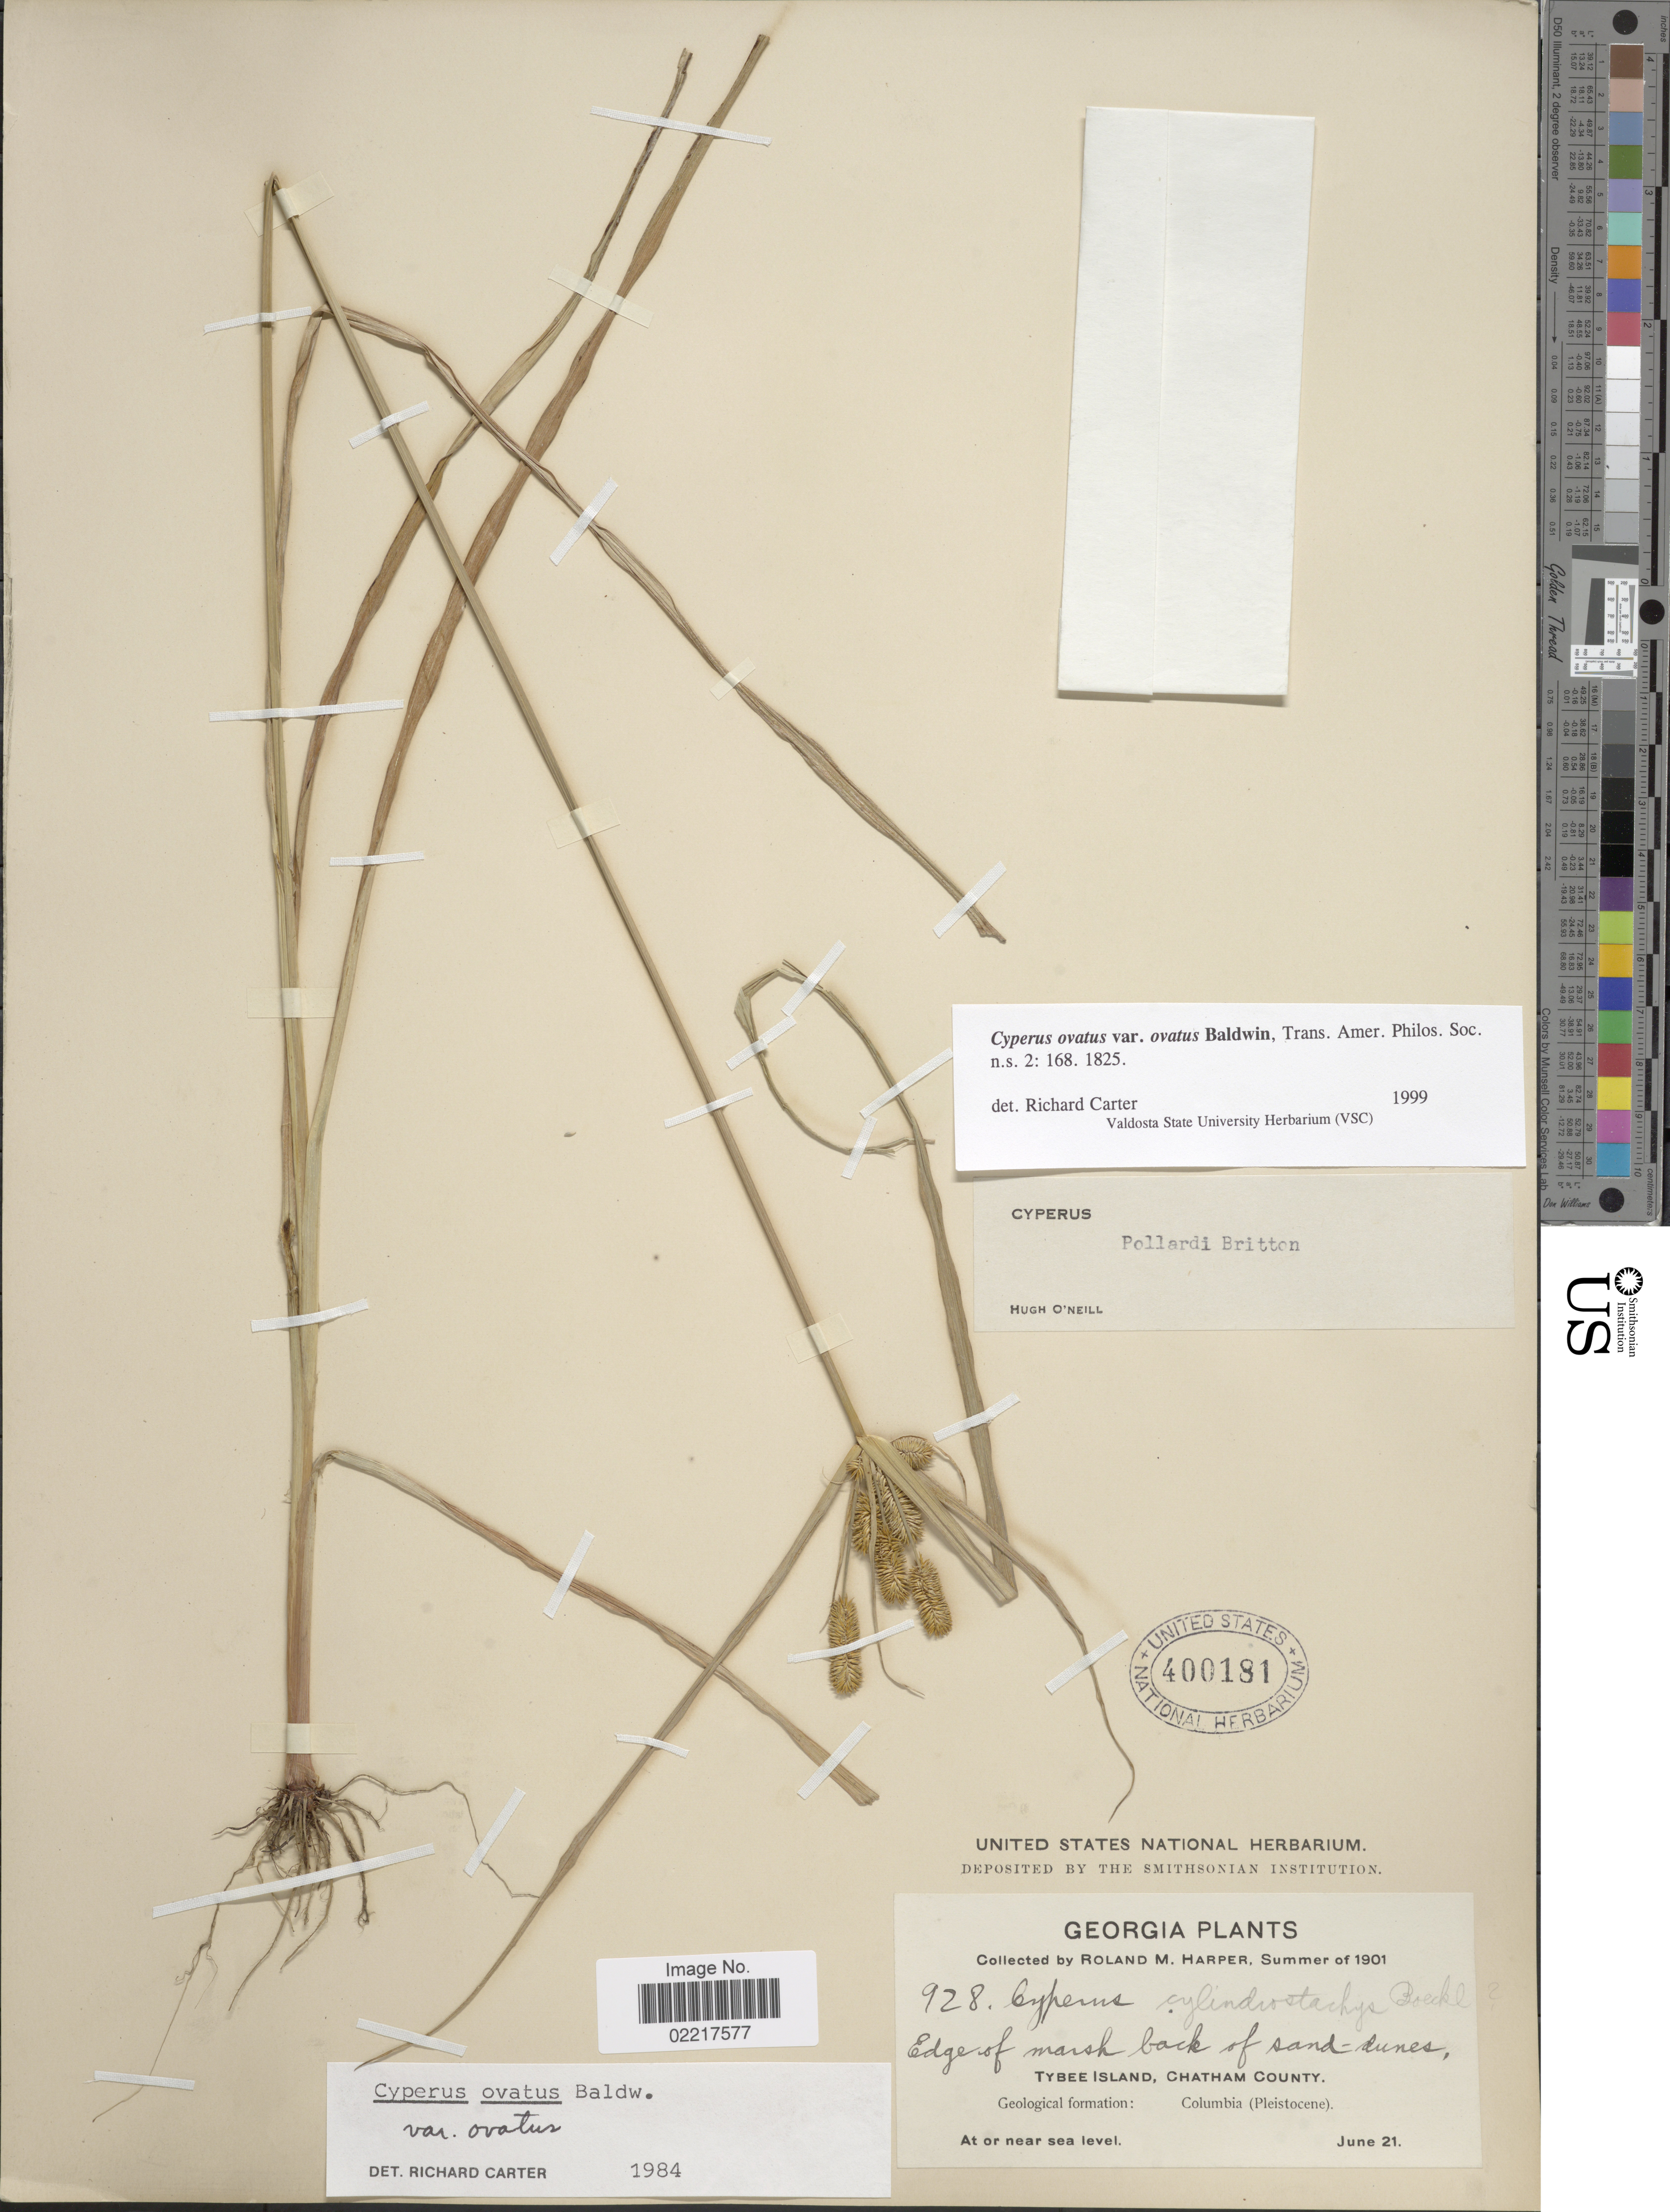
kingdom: Plantae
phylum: Tracheophyta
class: Liliopsida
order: Poales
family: Cyperaceae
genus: Cyperus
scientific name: Cyperus ovatus var. ovatus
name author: Baldwin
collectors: R. M. Harper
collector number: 928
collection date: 1901-06-21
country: United States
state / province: Georgia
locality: Edge of marsh back of sand-dunes, Tybee Island, Chatham County, Geological formation: Columbia (Pleistocene)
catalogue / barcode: US 400181